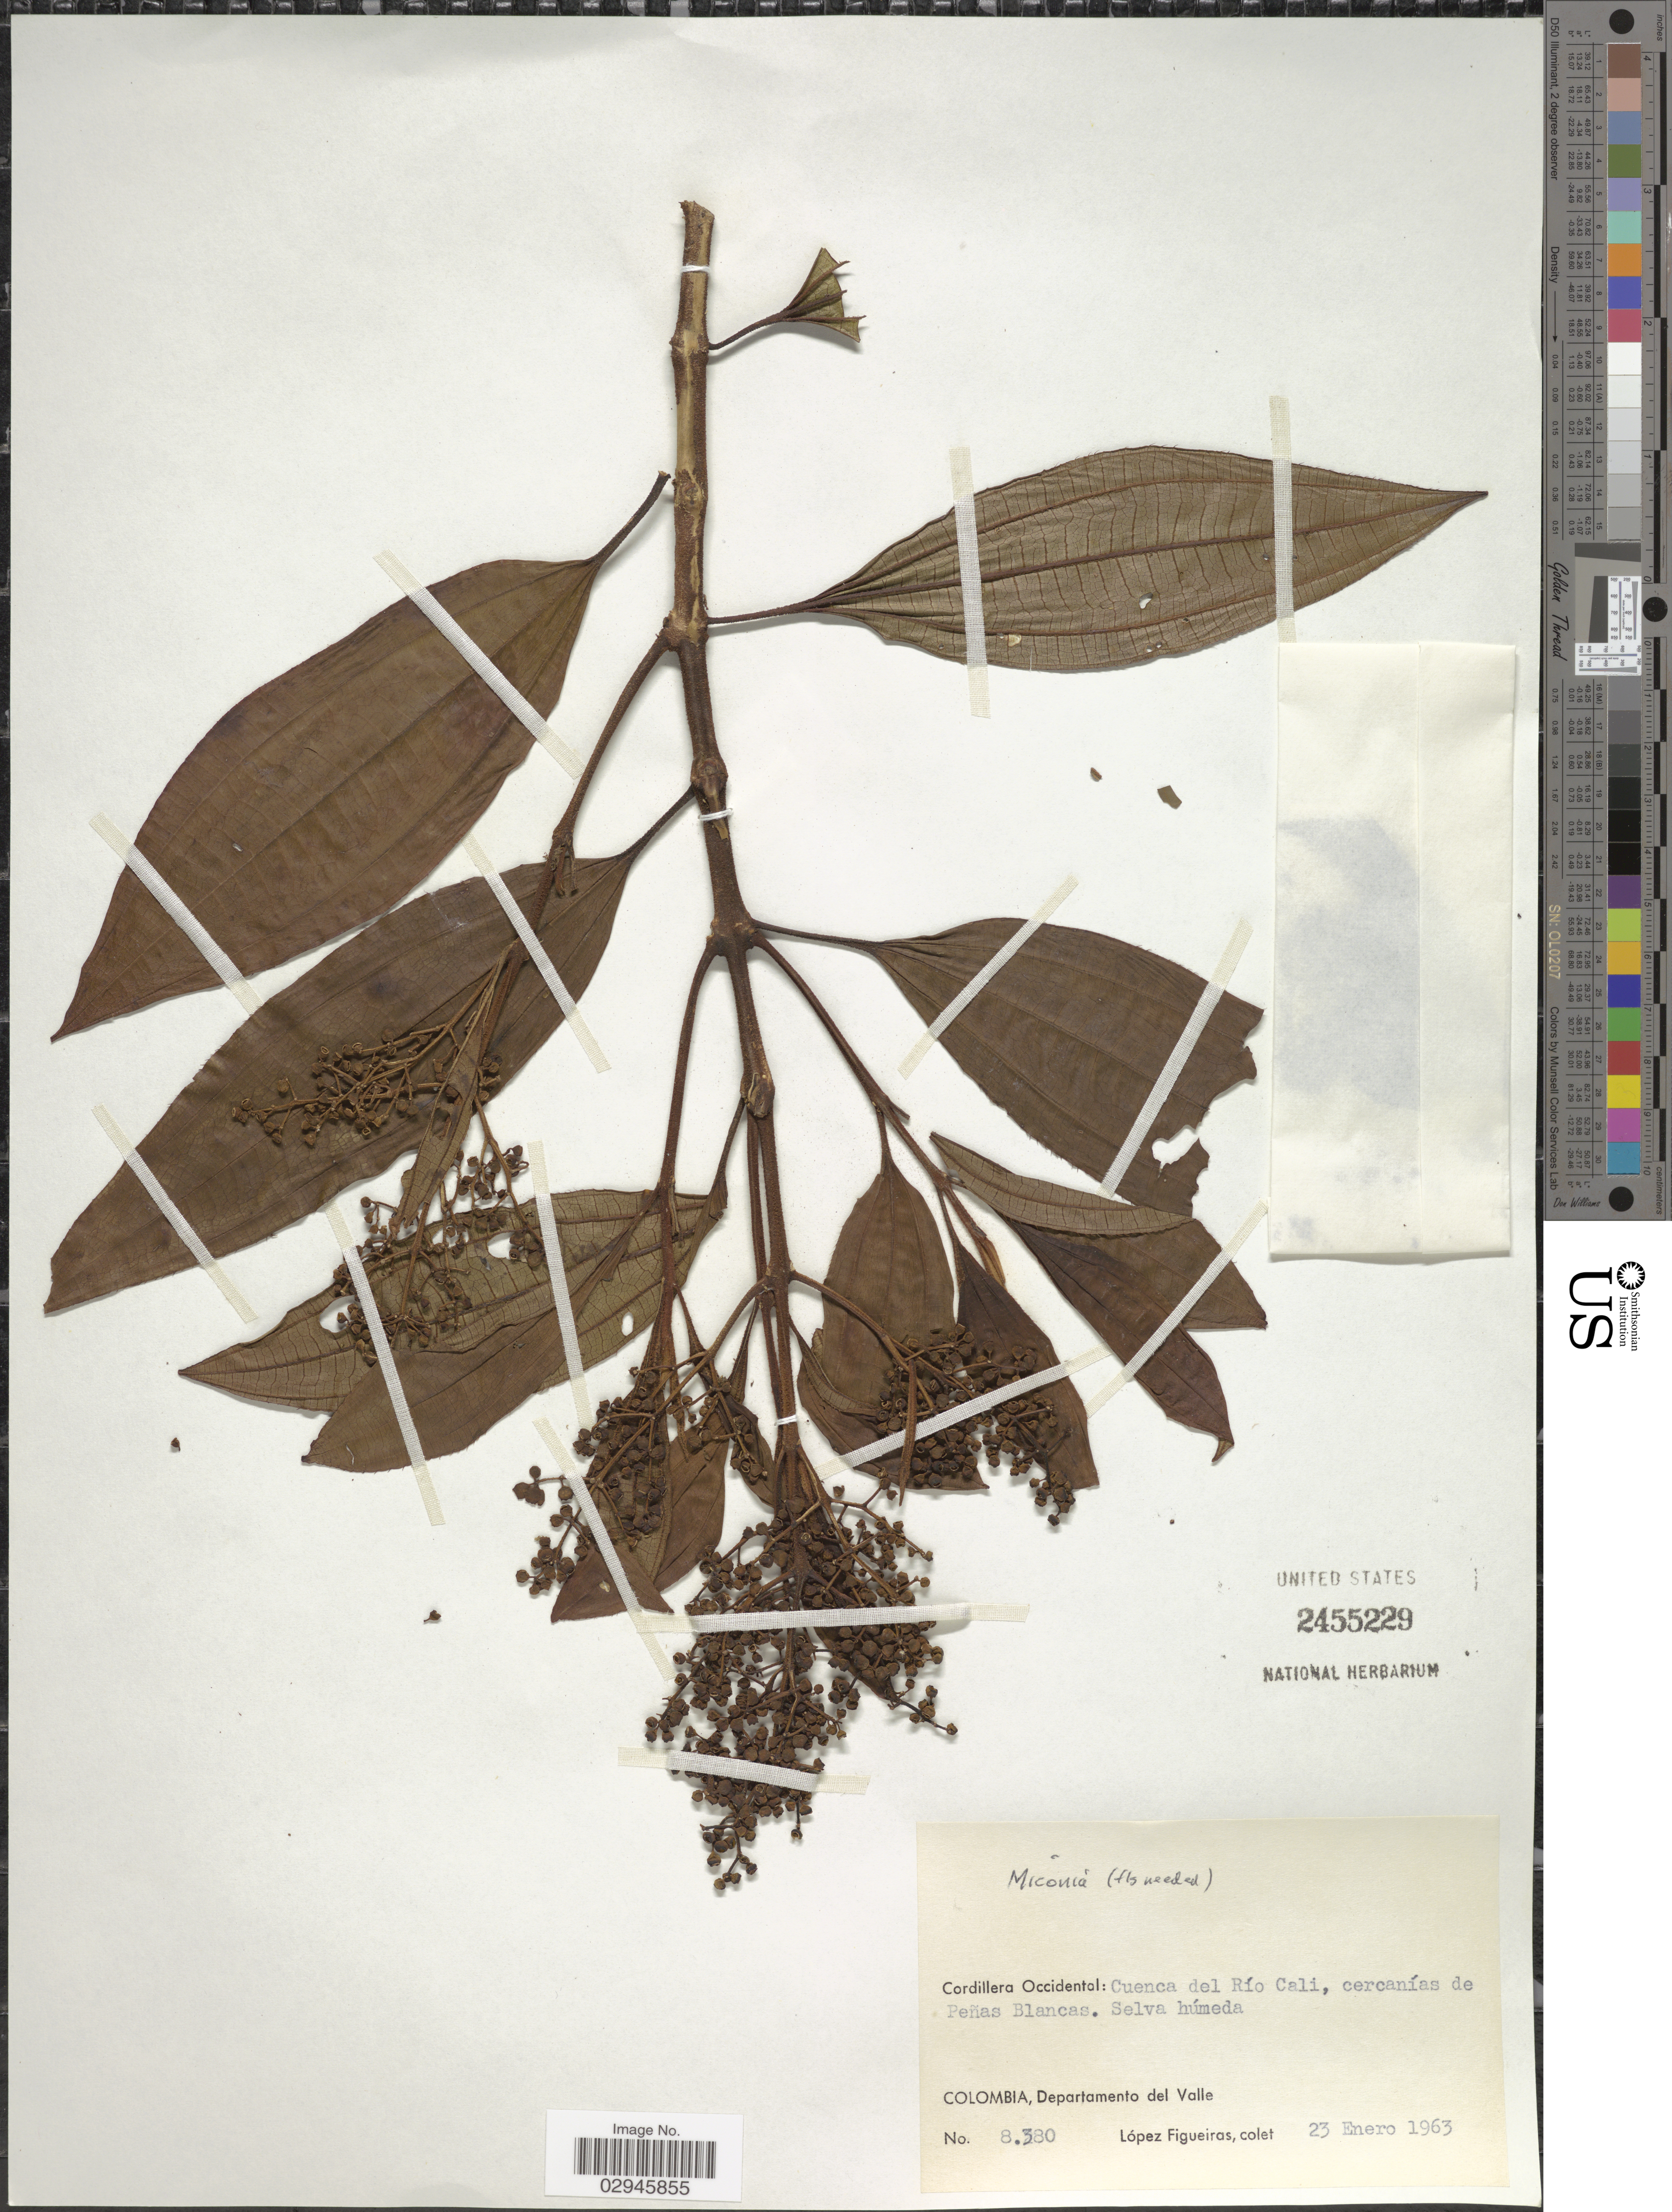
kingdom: Plantae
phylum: Tracheophyta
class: Magnoliopsida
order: Myrtales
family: Melastomataceae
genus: Miconia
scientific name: Miconia sp.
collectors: M. López Figueiras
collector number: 8380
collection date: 1963-01-23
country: Colombia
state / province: Valle del Cauca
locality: Cordillera Occidental: Cuenca del Río Cali, cercanías de Peñas Blancas. Departamento del Valle.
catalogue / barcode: US 2455229